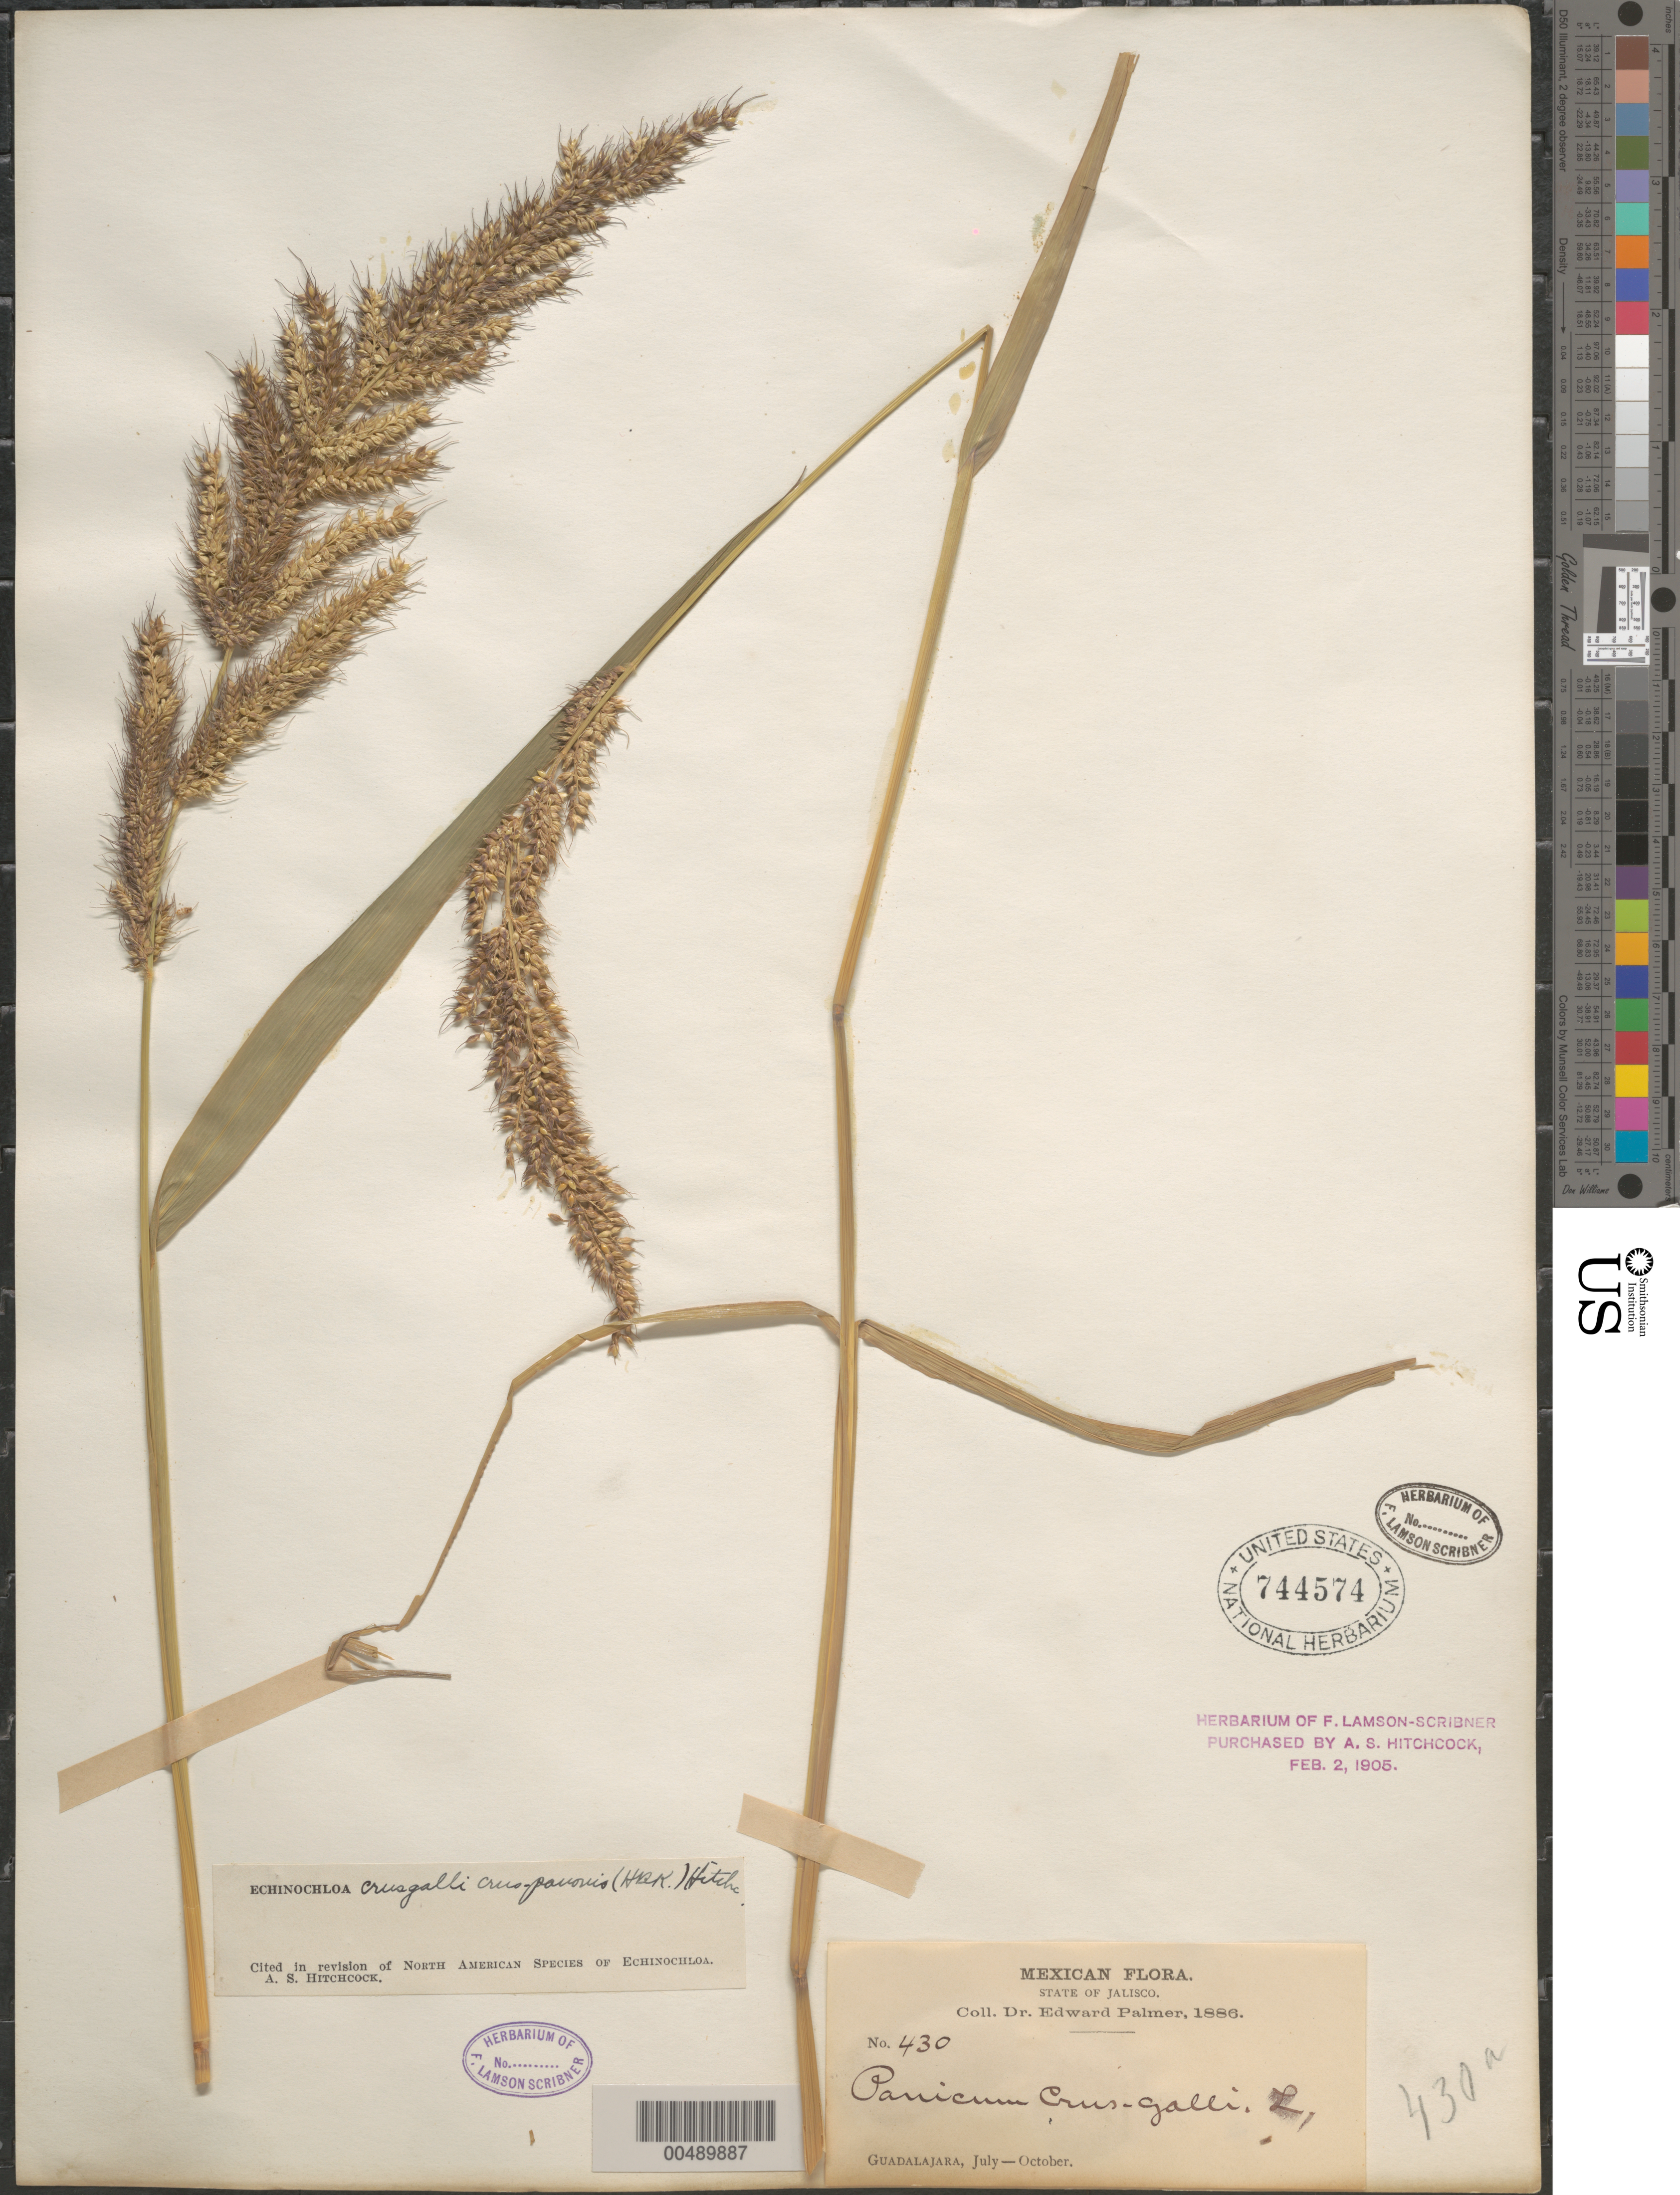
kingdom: Plantae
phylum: Tracheophyta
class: Liliopsida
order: Poales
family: Poaceae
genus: Echinochloa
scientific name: Echinochloa crus-pavonis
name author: (Kunth) Schult.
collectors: E. Palmer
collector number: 430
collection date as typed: Jul 1886 to Oct 1886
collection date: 1886-07/1886-10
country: Mexico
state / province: Jalisco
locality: Guadalajara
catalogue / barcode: US 744574